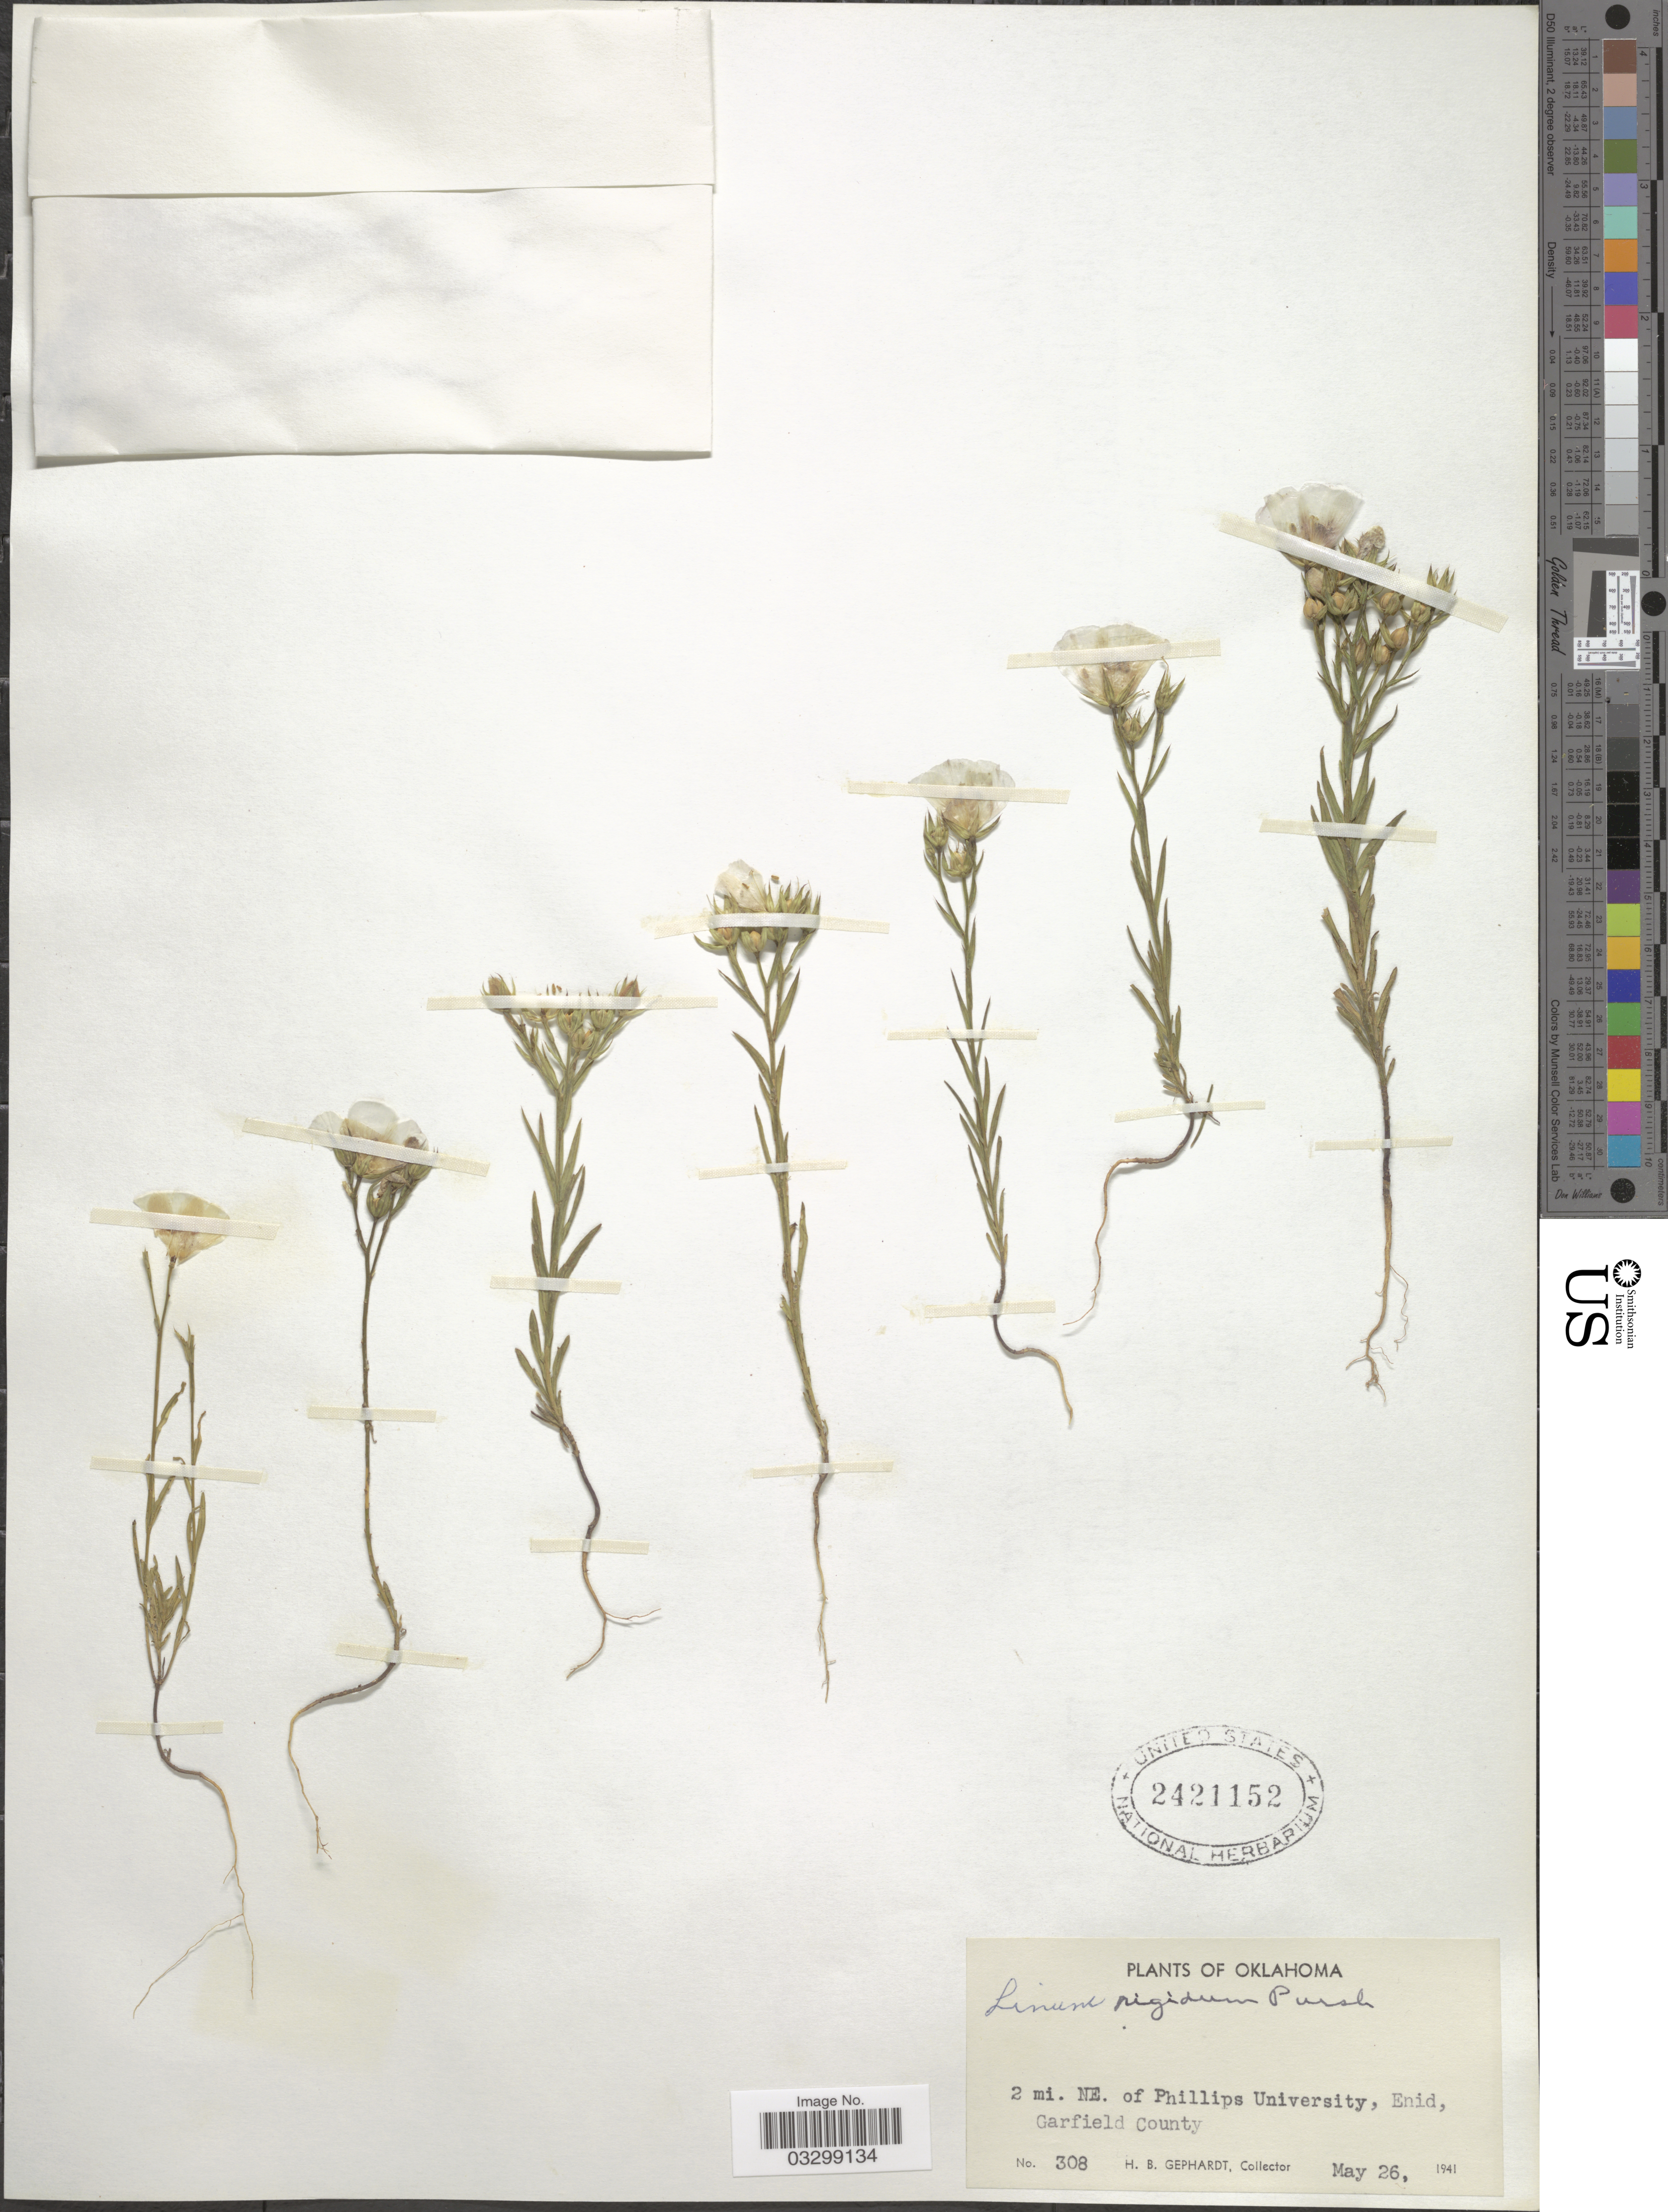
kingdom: Plantae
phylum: Tracheophyta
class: Magnoliopsida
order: Malpighiales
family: Linaceae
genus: Linum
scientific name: Linum rigidum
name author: Pursh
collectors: H. Gephardt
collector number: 308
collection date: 1941-05-26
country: United States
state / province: Oklahoma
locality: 2 mi. NE. of Phillips University, Enid, Garfield County.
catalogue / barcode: US 2421152